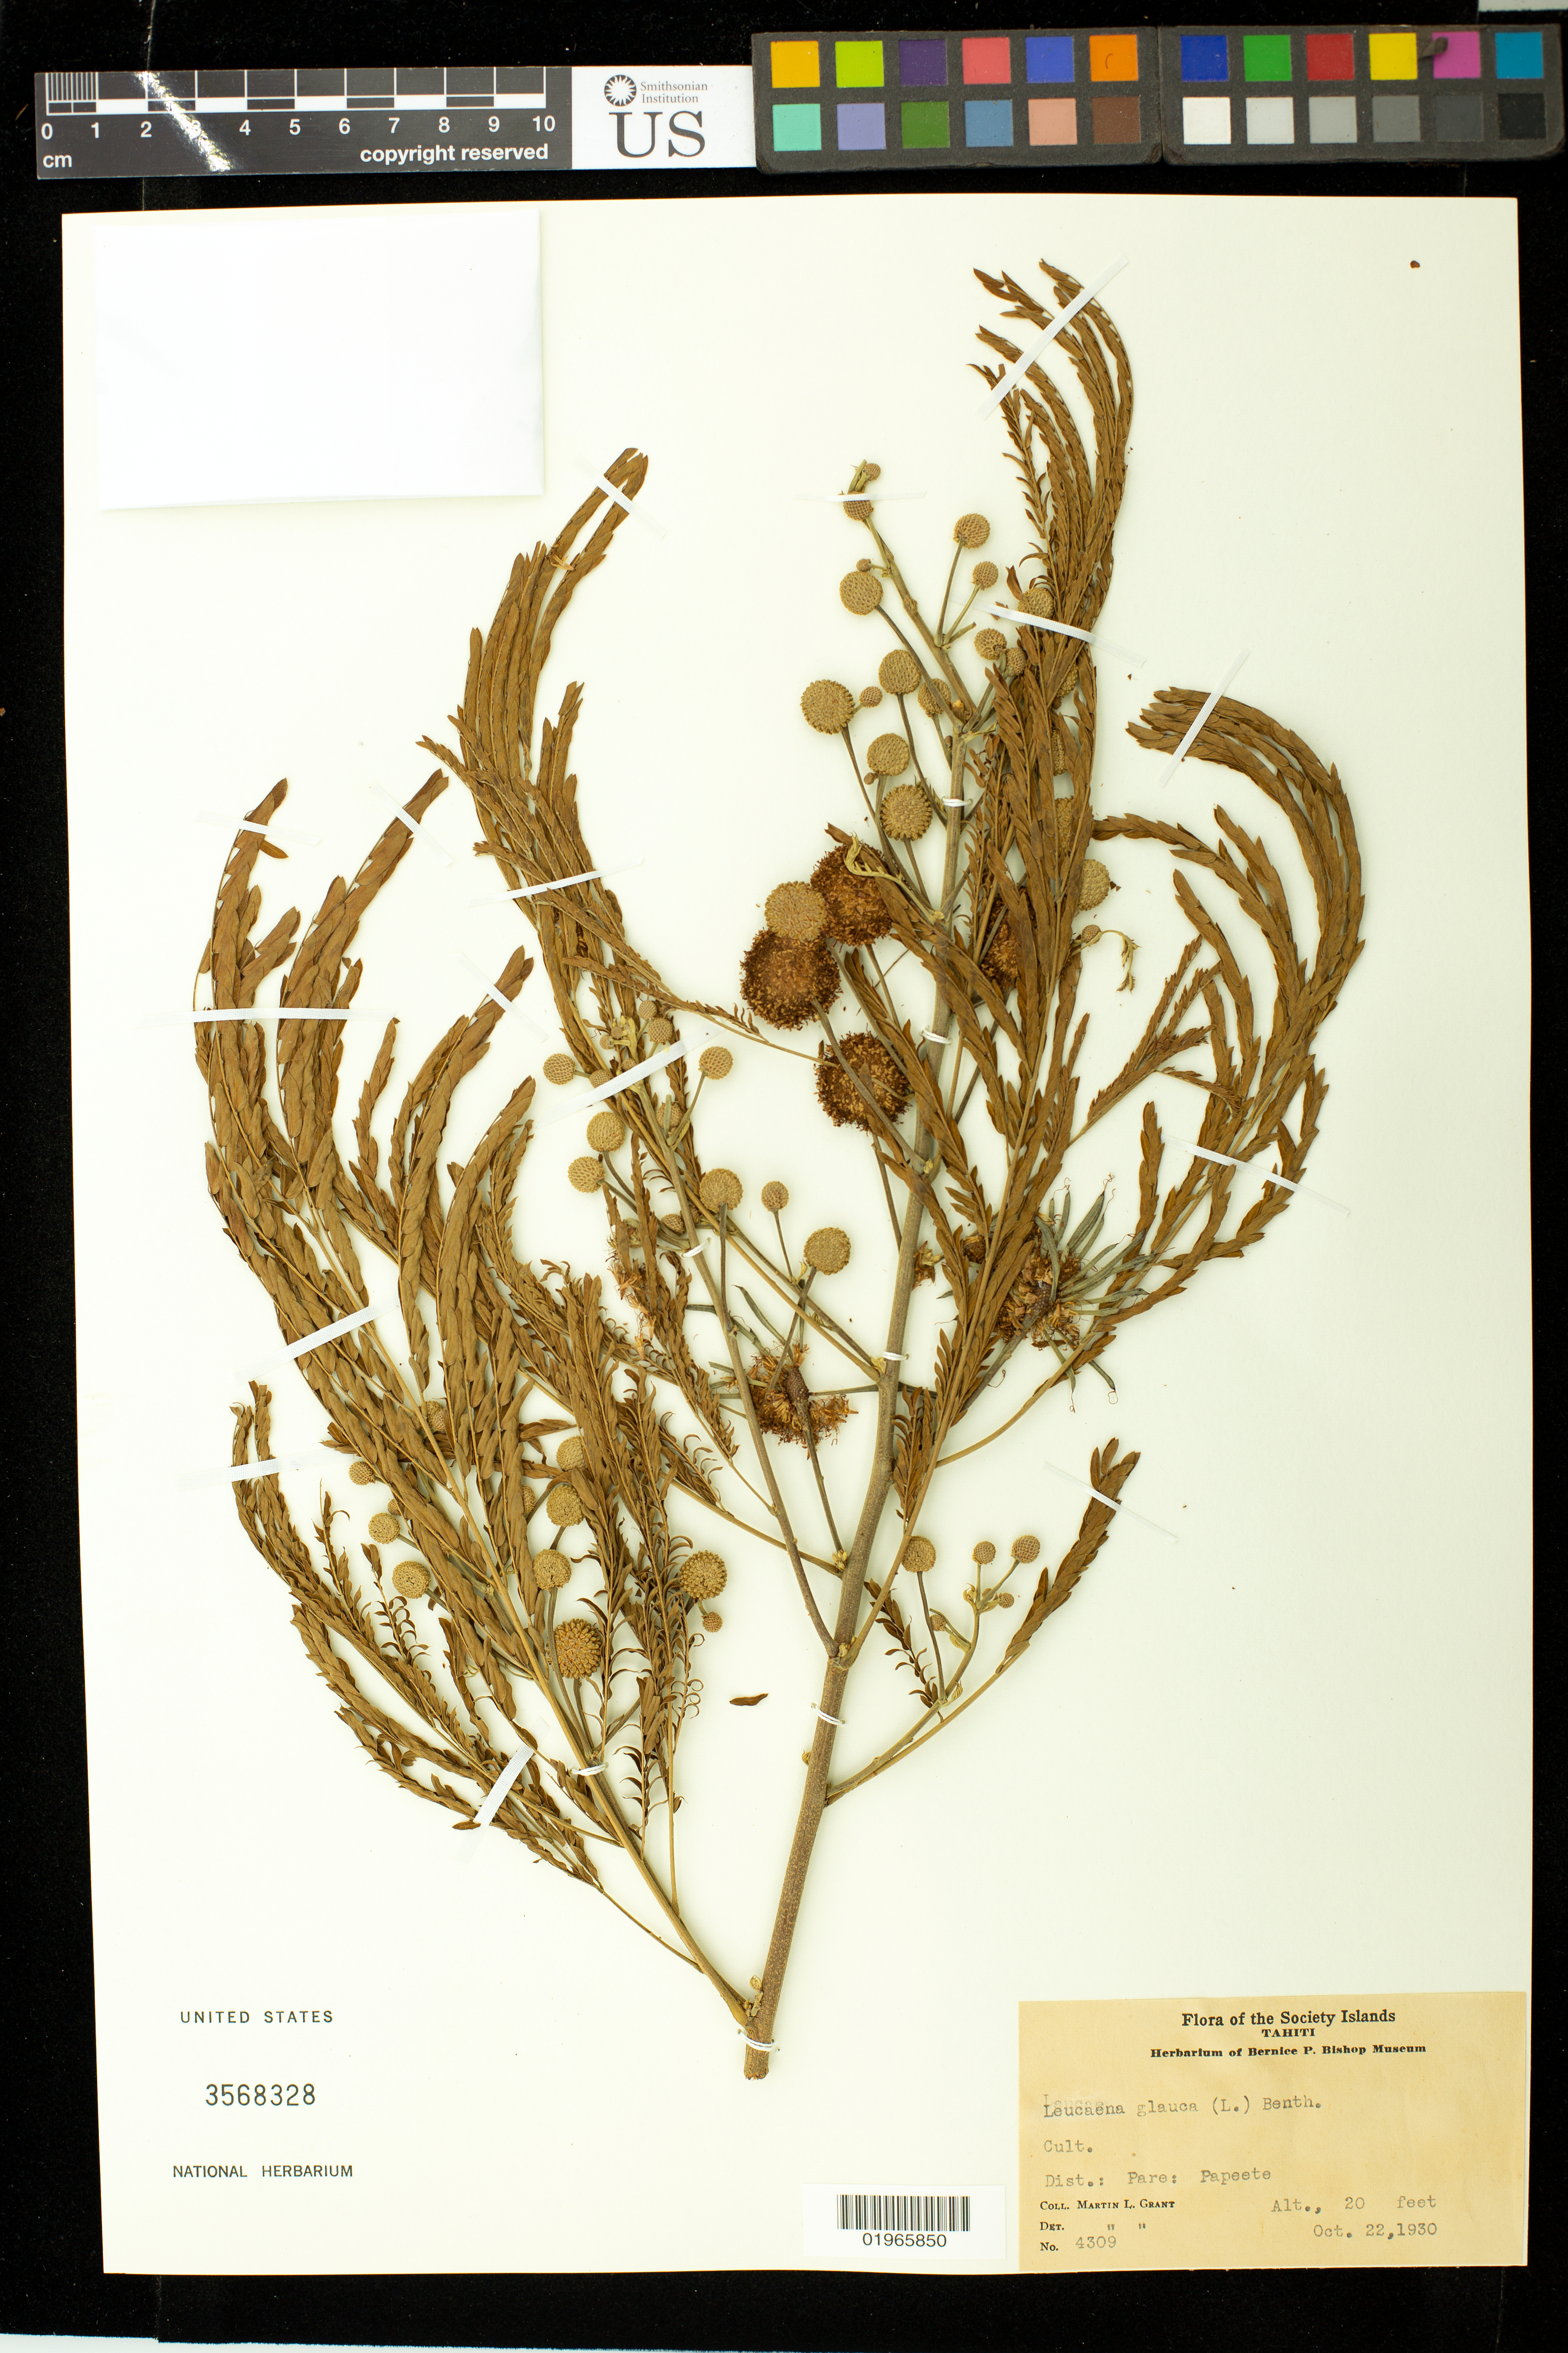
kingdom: Plantae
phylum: Tracheophyta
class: Magnoliopsida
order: Fabales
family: Fabaceae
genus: Leucaena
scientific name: Leucaena leucocephala subsp. leucocephala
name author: (Lam.) de Wit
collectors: M. L. Grant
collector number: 4309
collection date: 1930-10-22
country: French Polynesia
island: Tahiti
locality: Society Islands, Tahiti, District: Pare: Papeete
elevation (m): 6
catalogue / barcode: US 3568328